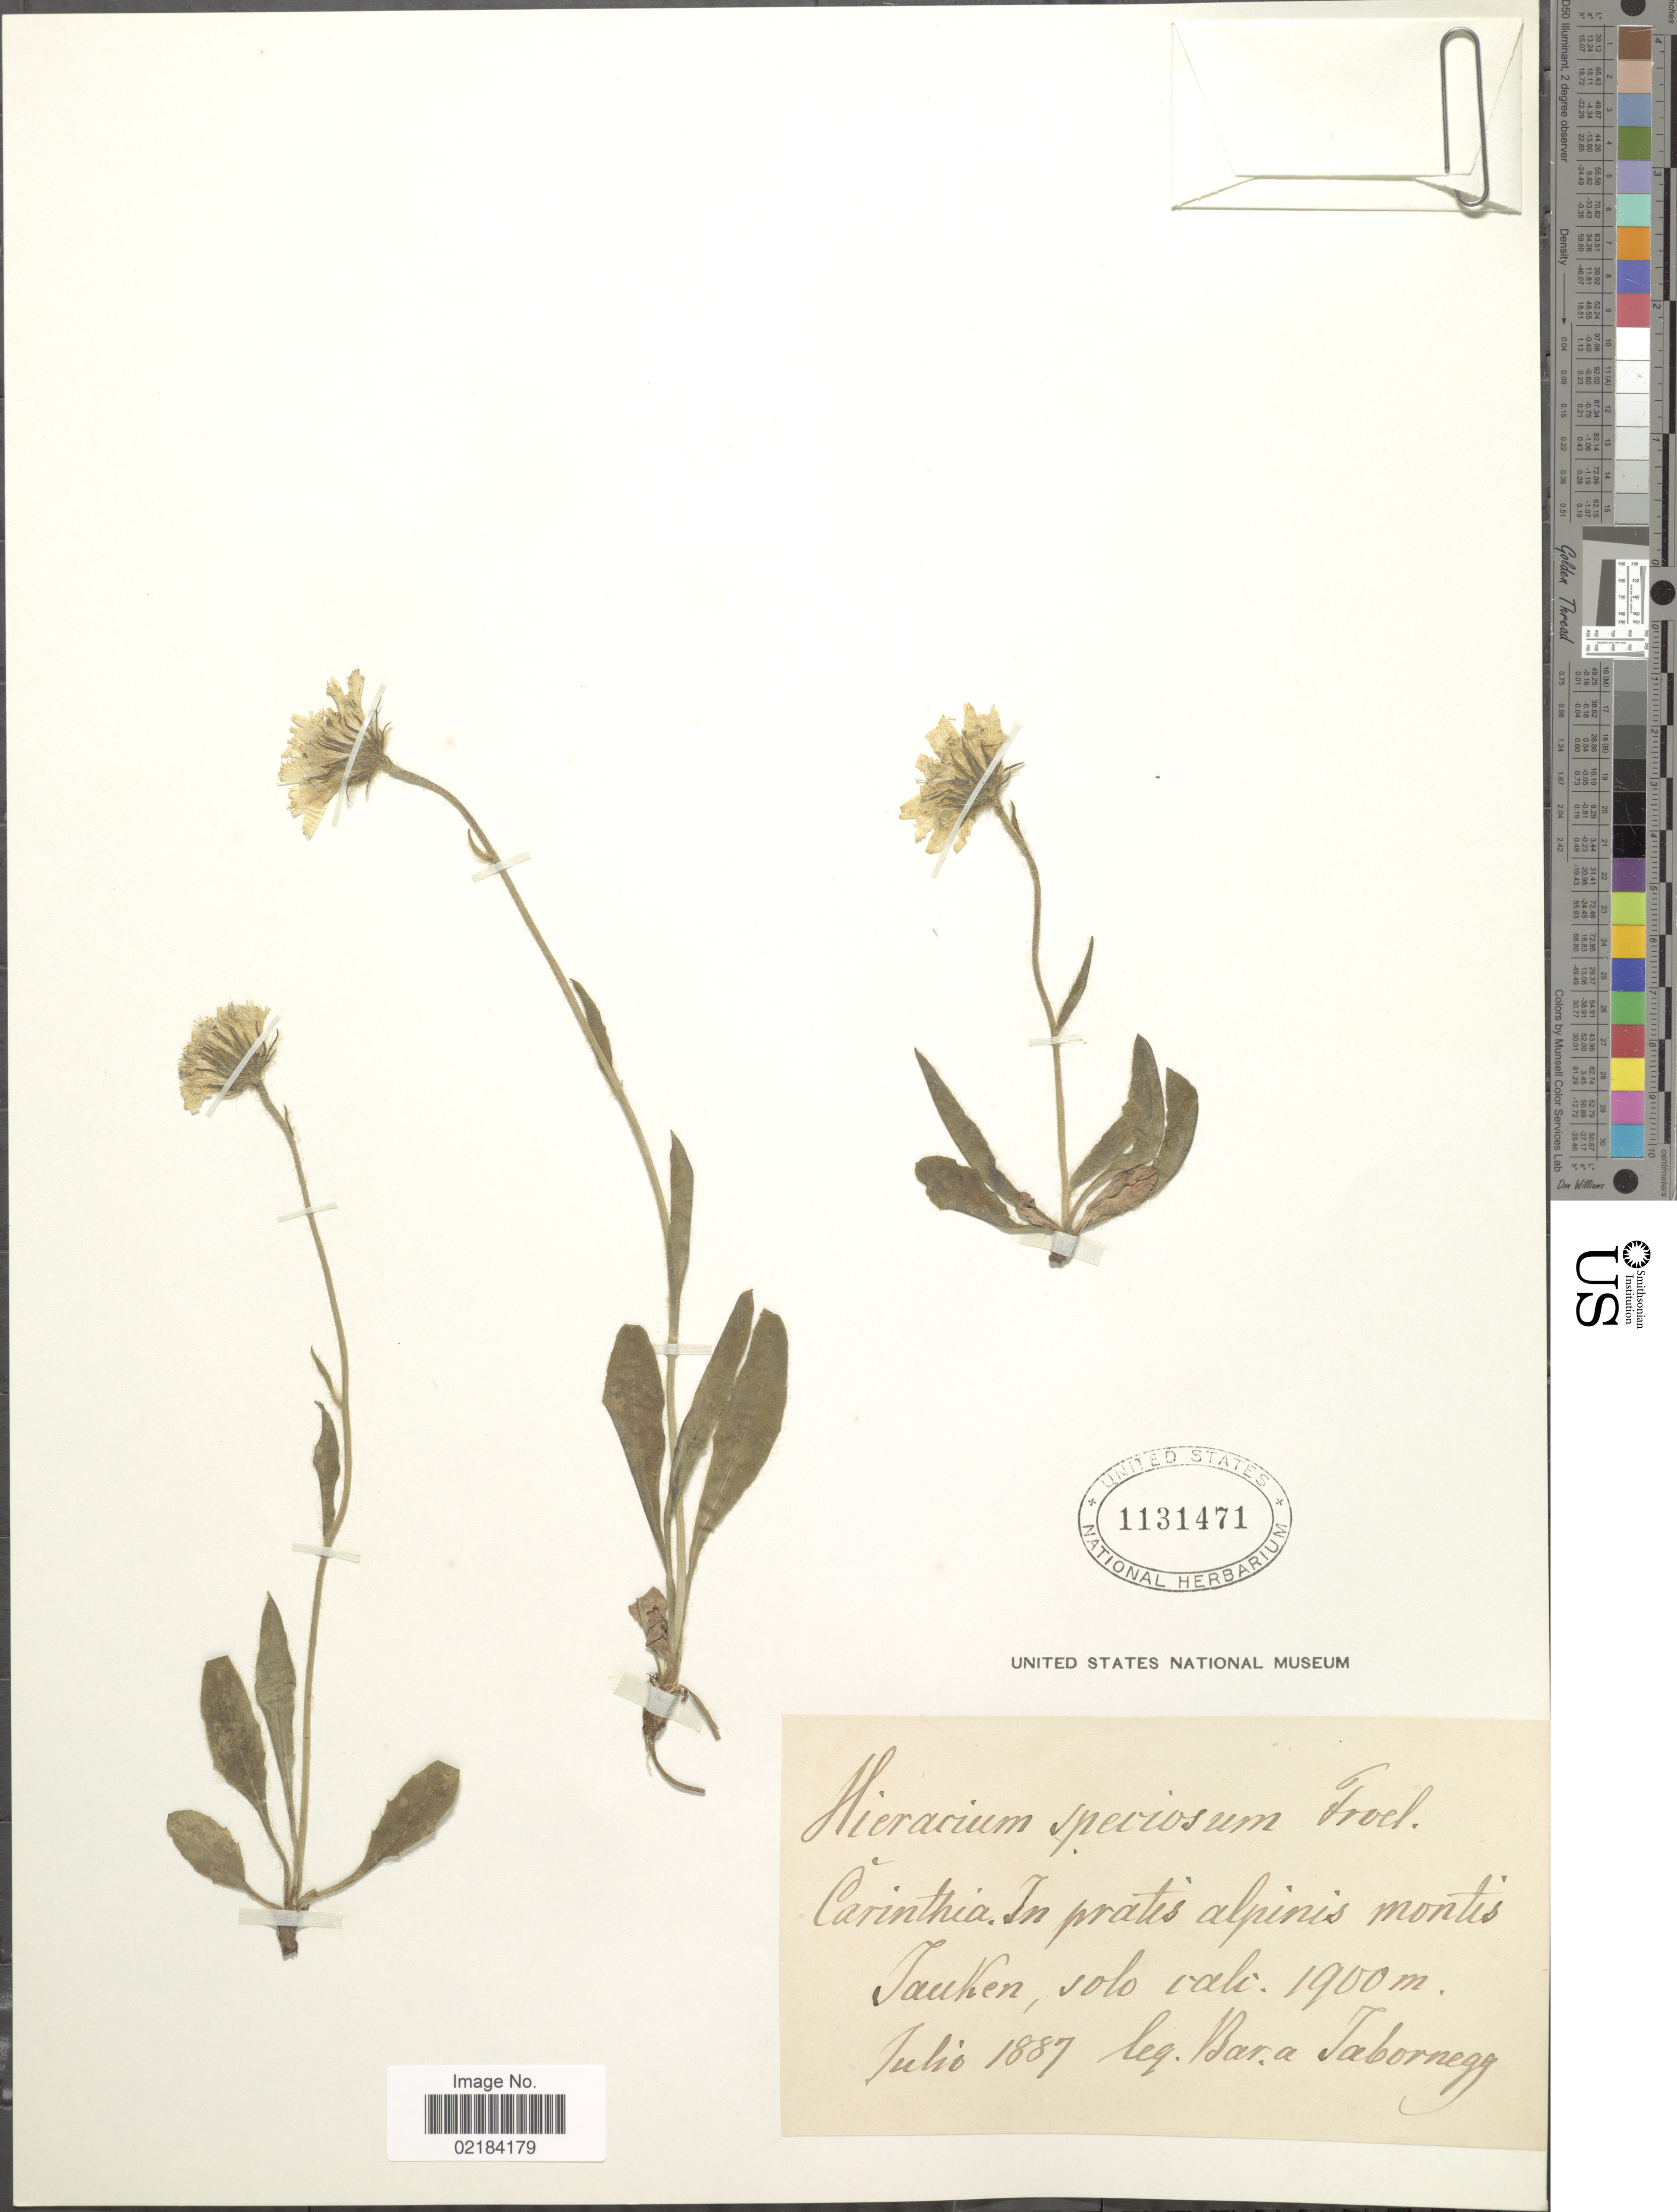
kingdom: Plantae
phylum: Tracheophyta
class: Magnoliopsida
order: Asterales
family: Asteraceae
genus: Hieracium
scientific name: Hieracium speciosum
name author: Hornem.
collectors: Tabornegg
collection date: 1887-07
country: Austria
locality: Carinthia, In pratis alpinis montis Tauken, solo calc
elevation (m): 1900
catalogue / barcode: US 1131471